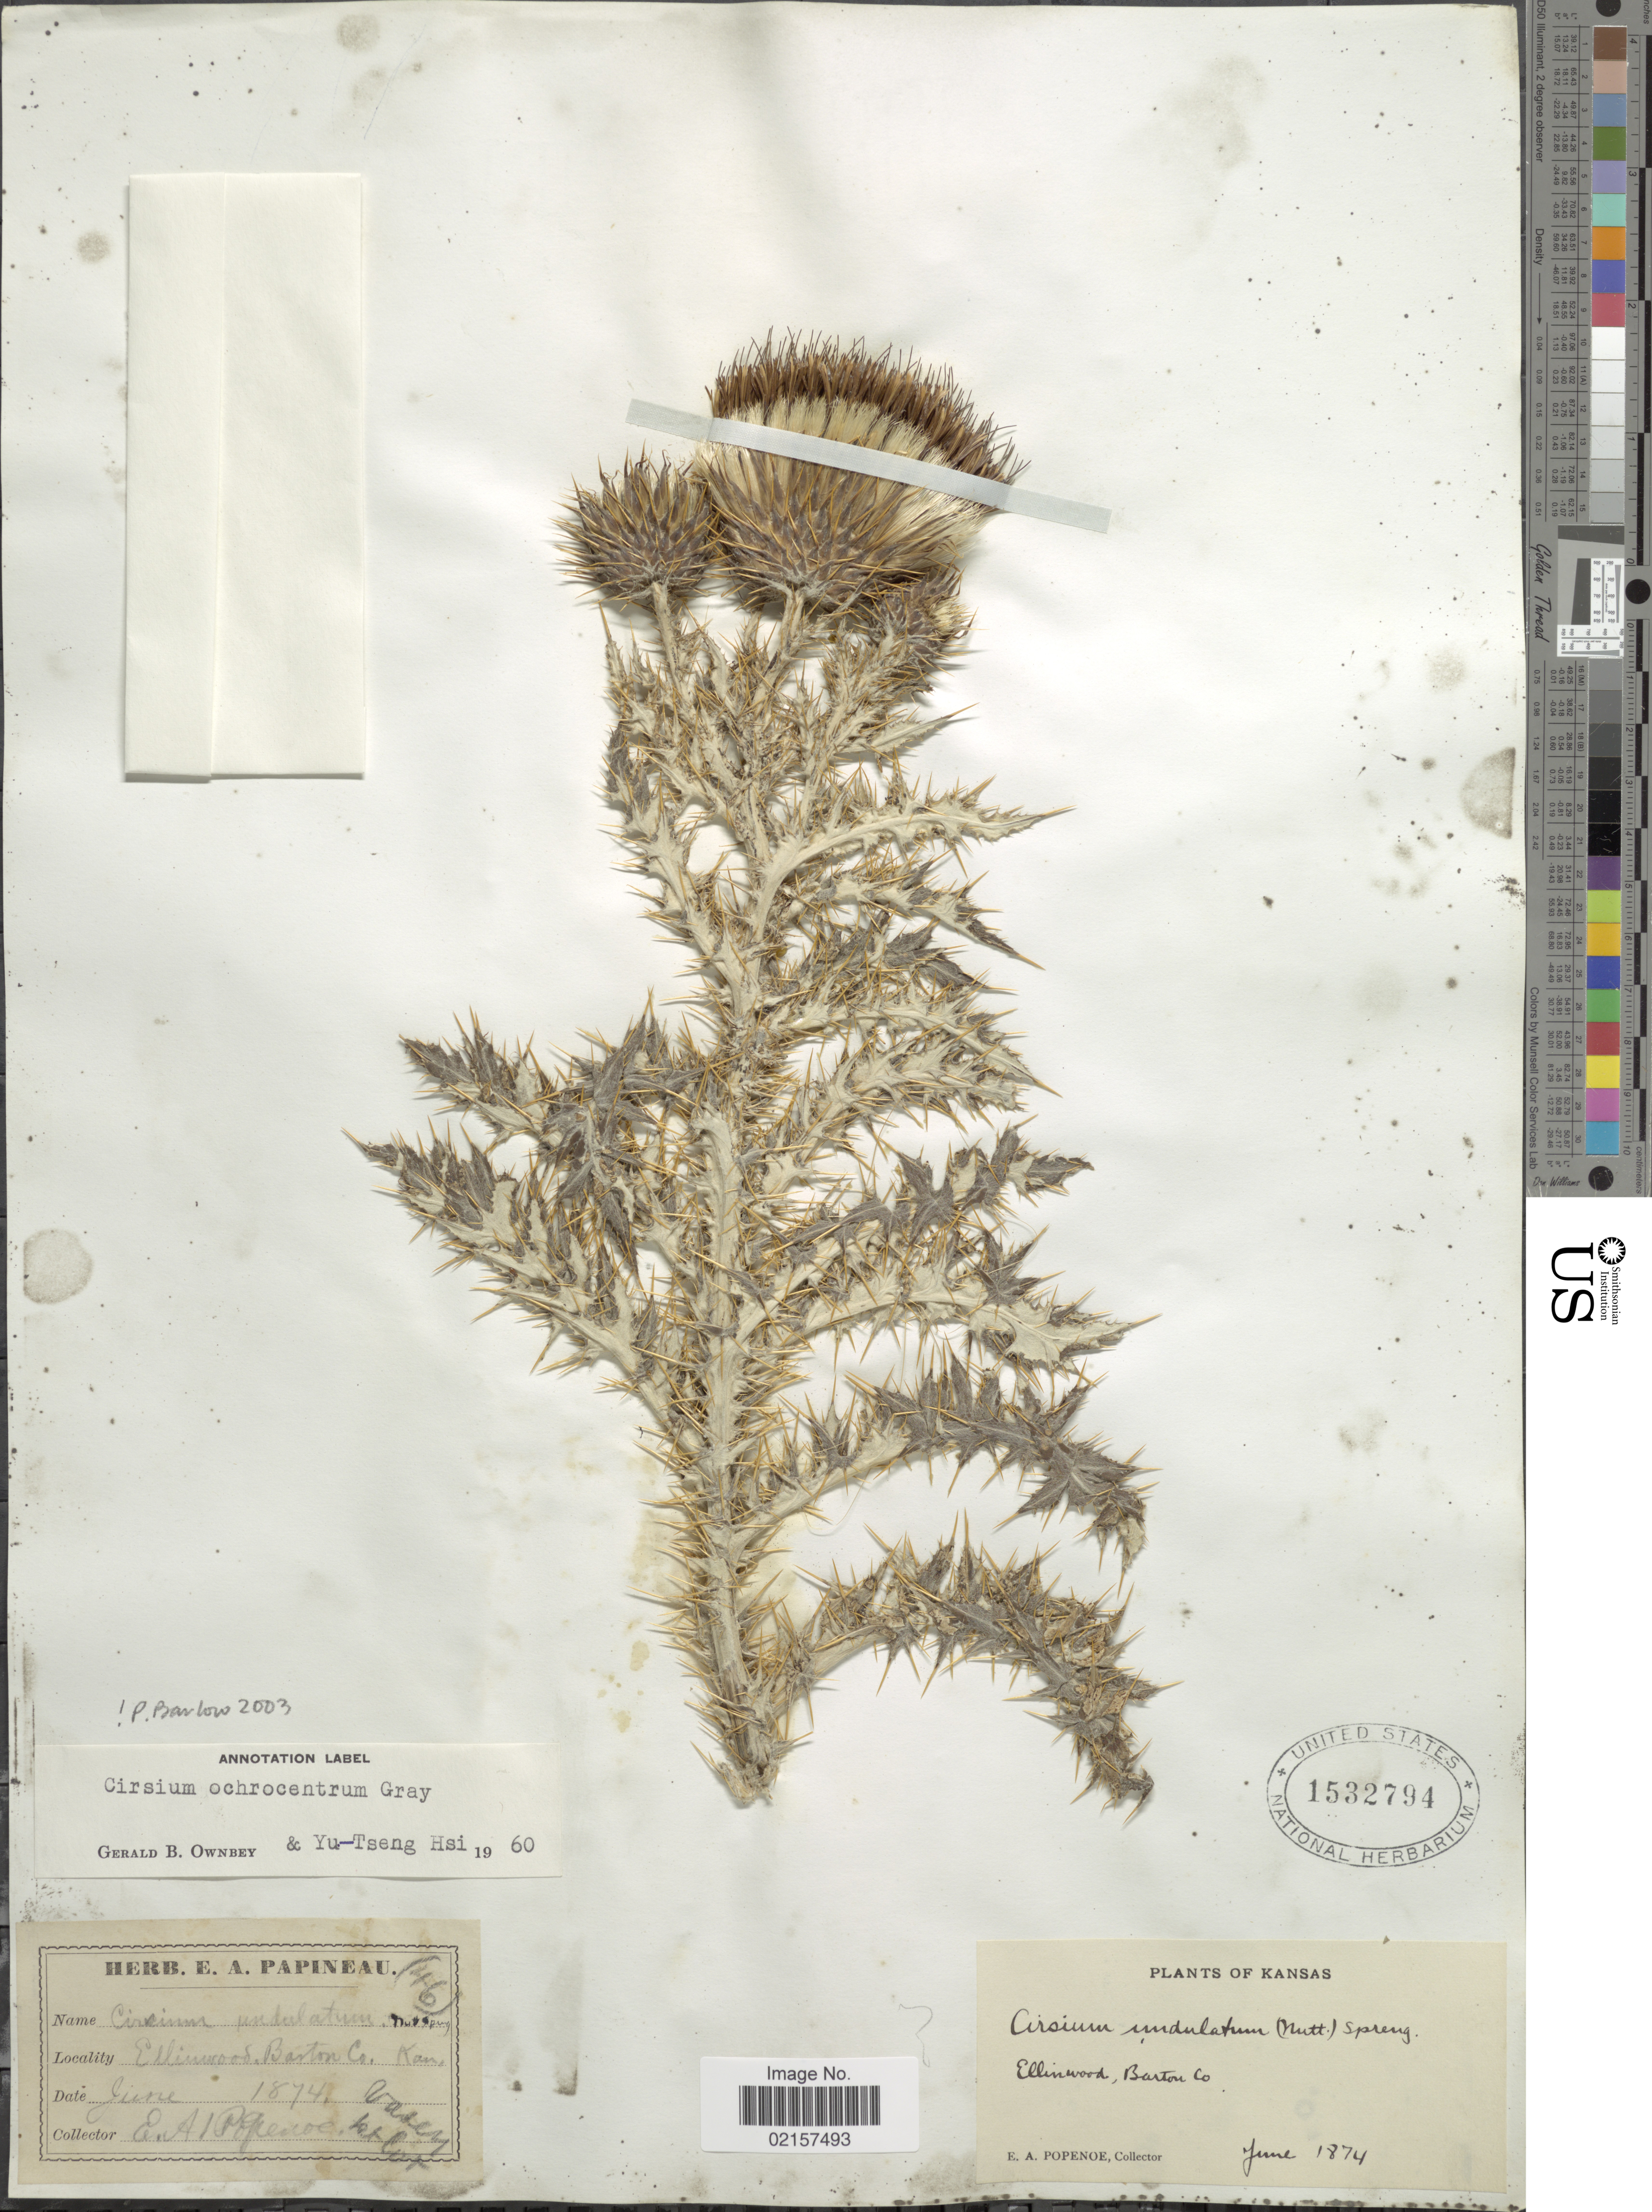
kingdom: Plantae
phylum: Tracheophyta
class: Magnoliopsida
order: Asterales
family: Asteraceae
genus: Cirsium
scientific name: Cirsium ochrocentrum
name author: A. Gray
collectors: E. A. Popenoe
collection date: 1874-06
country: United States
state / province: Kansas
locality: Ellinwood, Boston Co.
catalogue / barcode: US 1532794